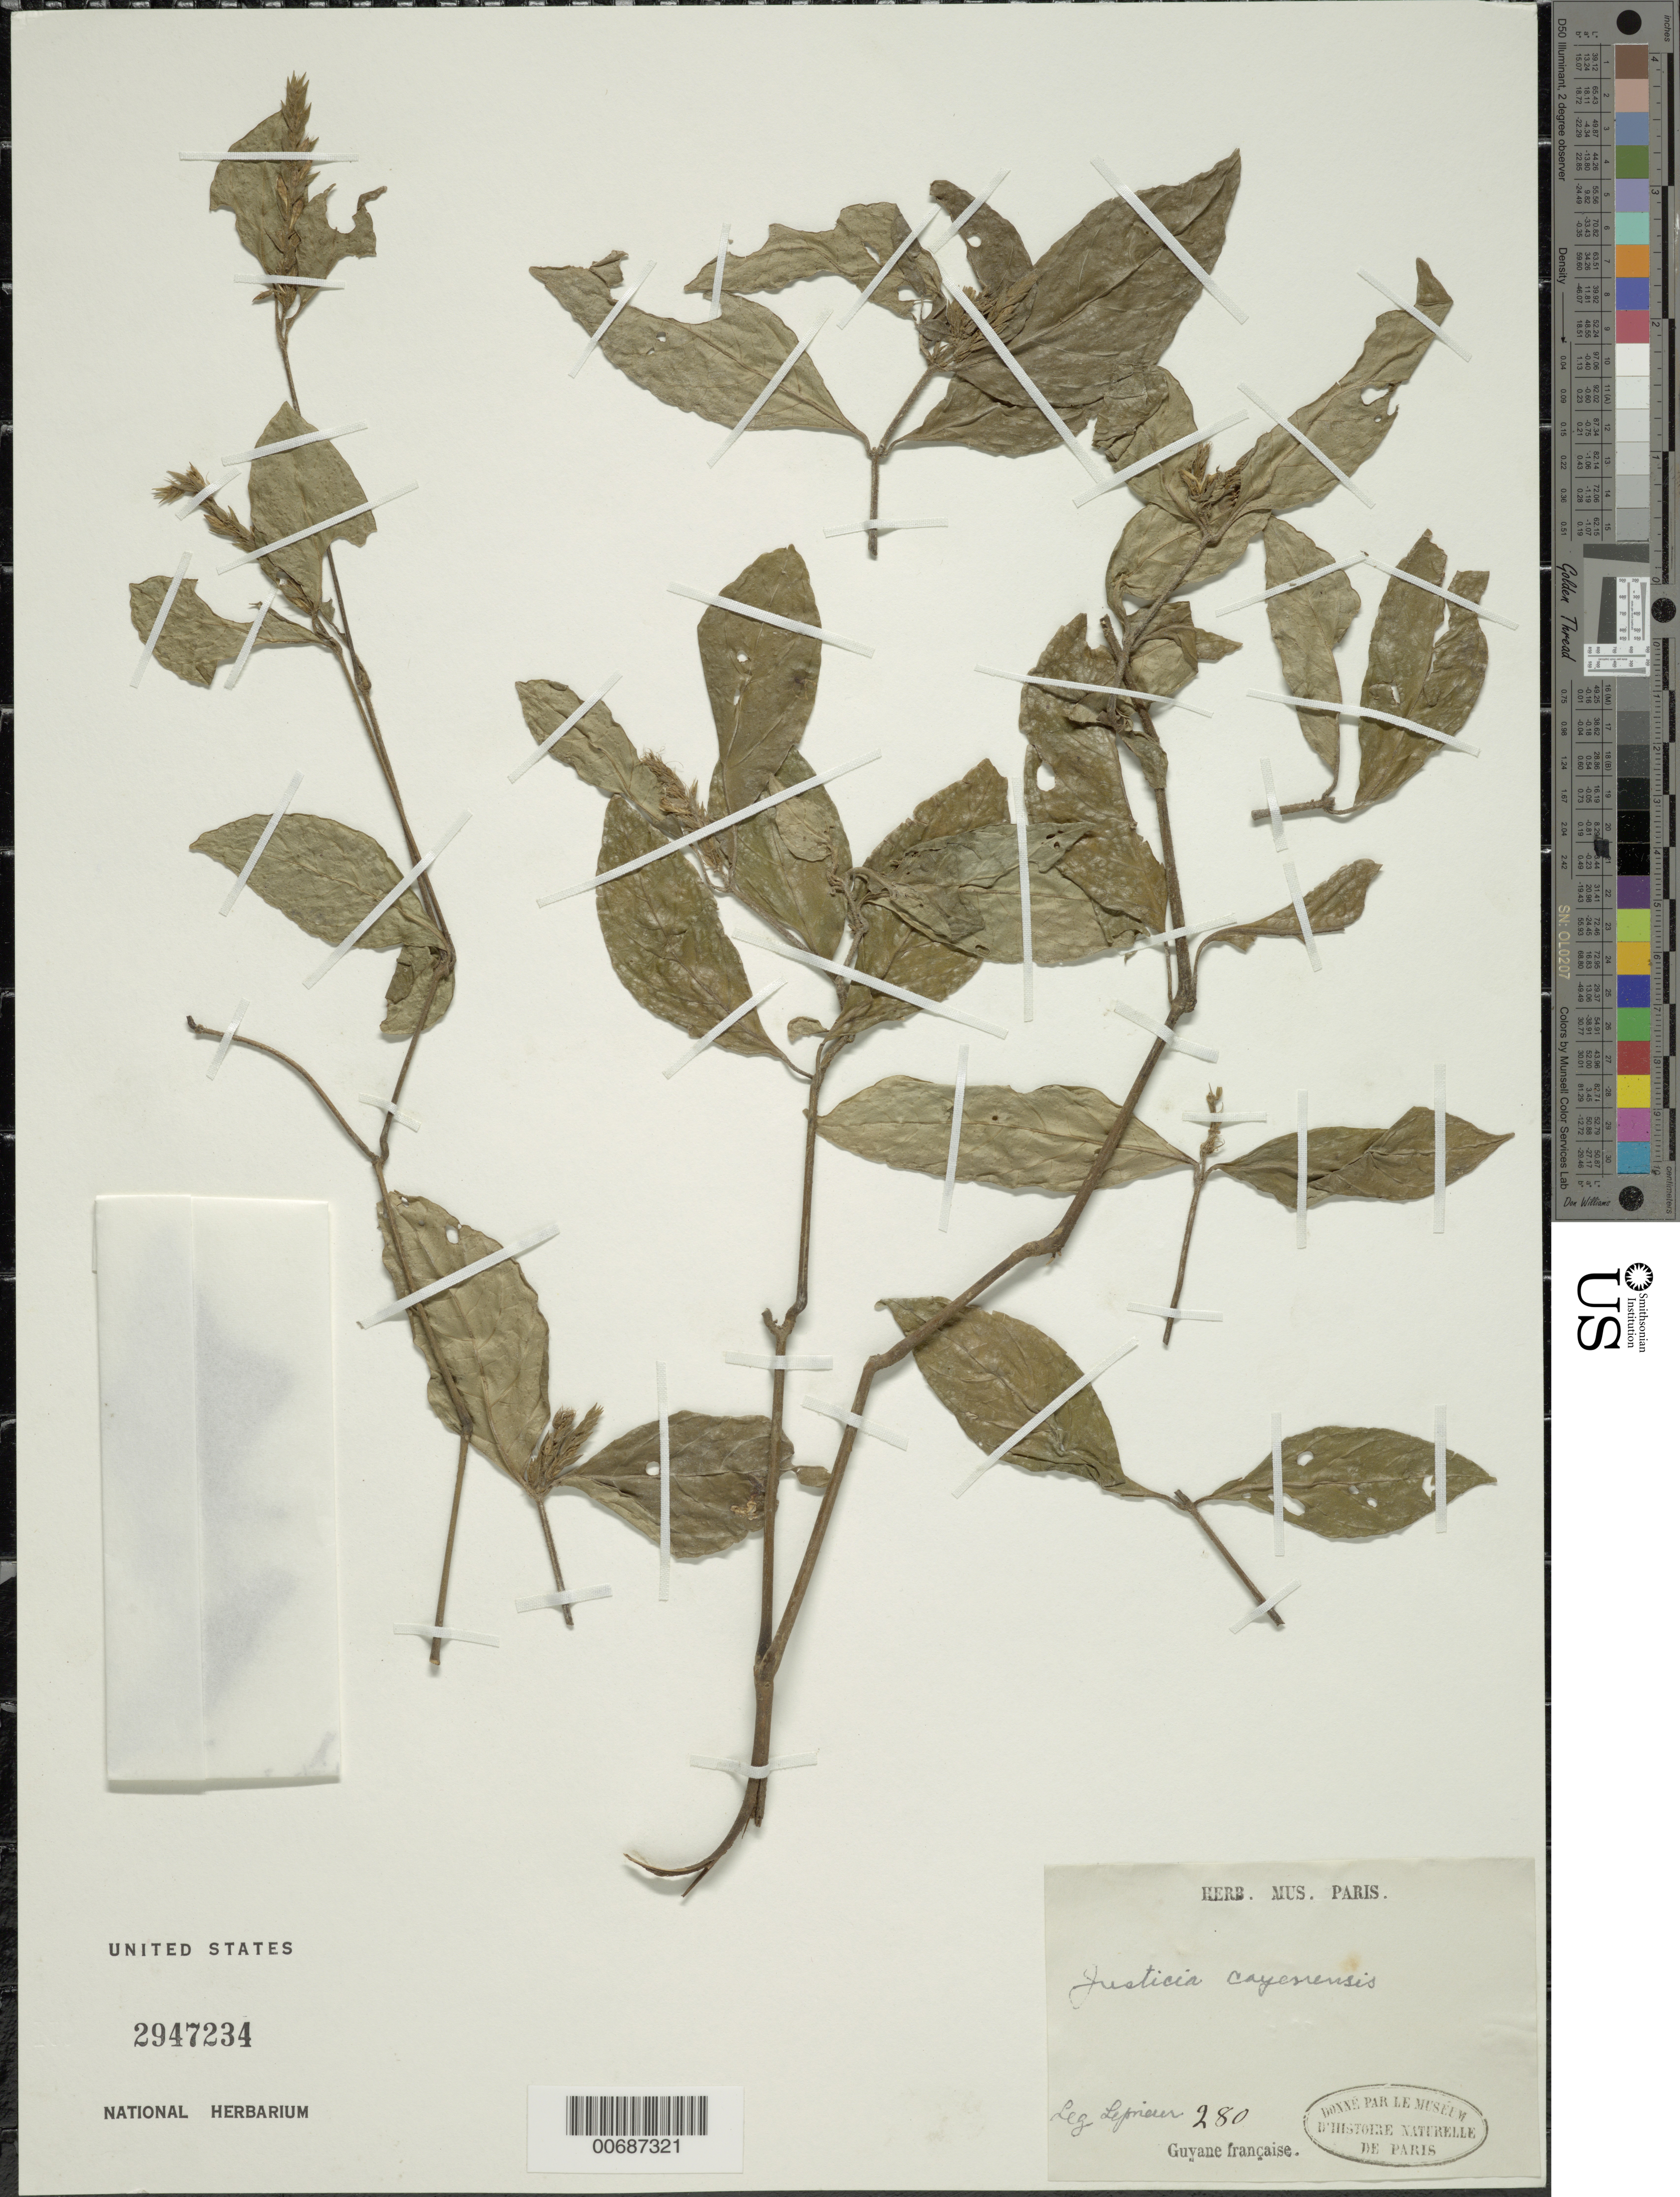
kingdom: Plantae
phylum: Tracheophyta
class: Magnoliopsida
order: Lamiales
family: Acanthaceae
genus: Justicia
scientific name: Justicia cayennensis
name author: (Nees) Lindau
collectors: F. M. R. Leprieur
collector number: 280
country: French Guiana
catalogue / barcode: US 2947234